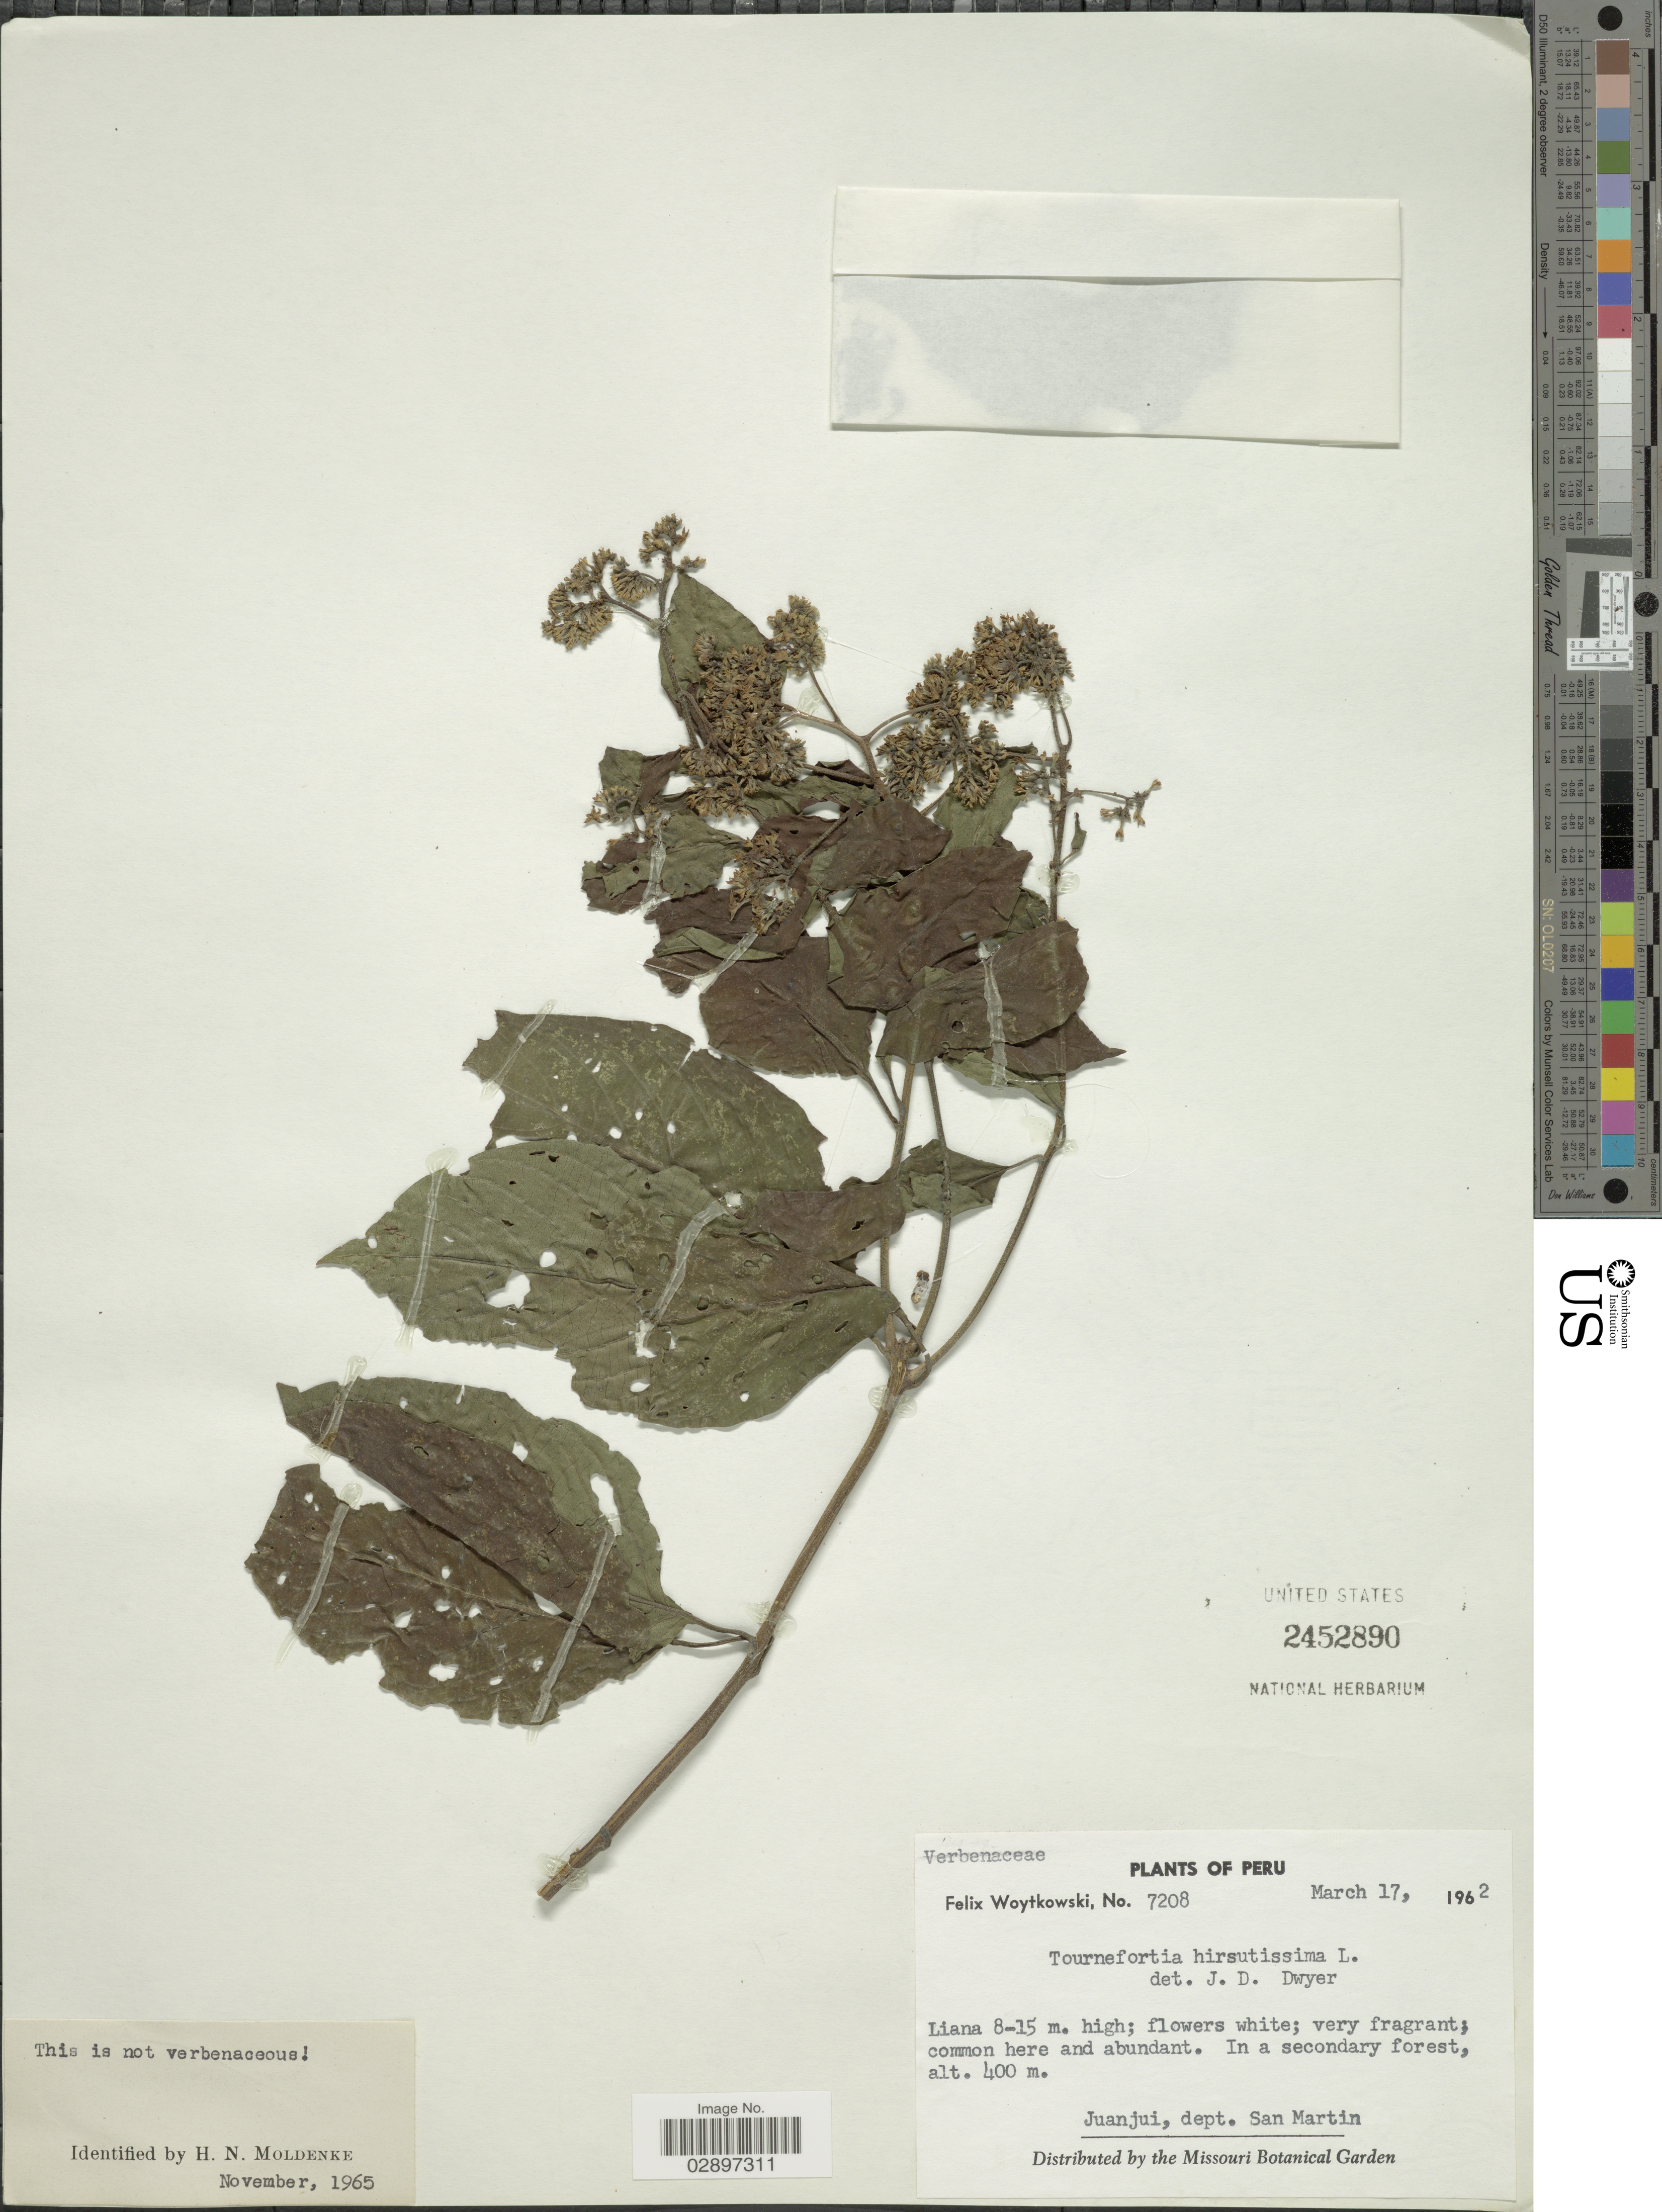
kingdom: Plantae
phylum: Tracheophyta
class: Magnoliopsida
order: Boraginales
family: Heliotropiaceae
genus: Tournefortia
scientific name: Tournefortia hirsutissima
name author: L.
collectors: F. Woytkowski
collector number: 7208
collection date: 1962-03-17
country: Peru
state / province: San Martín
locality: Juanjui, Dept. San Martin.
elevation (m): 400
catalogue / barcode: US 2452890